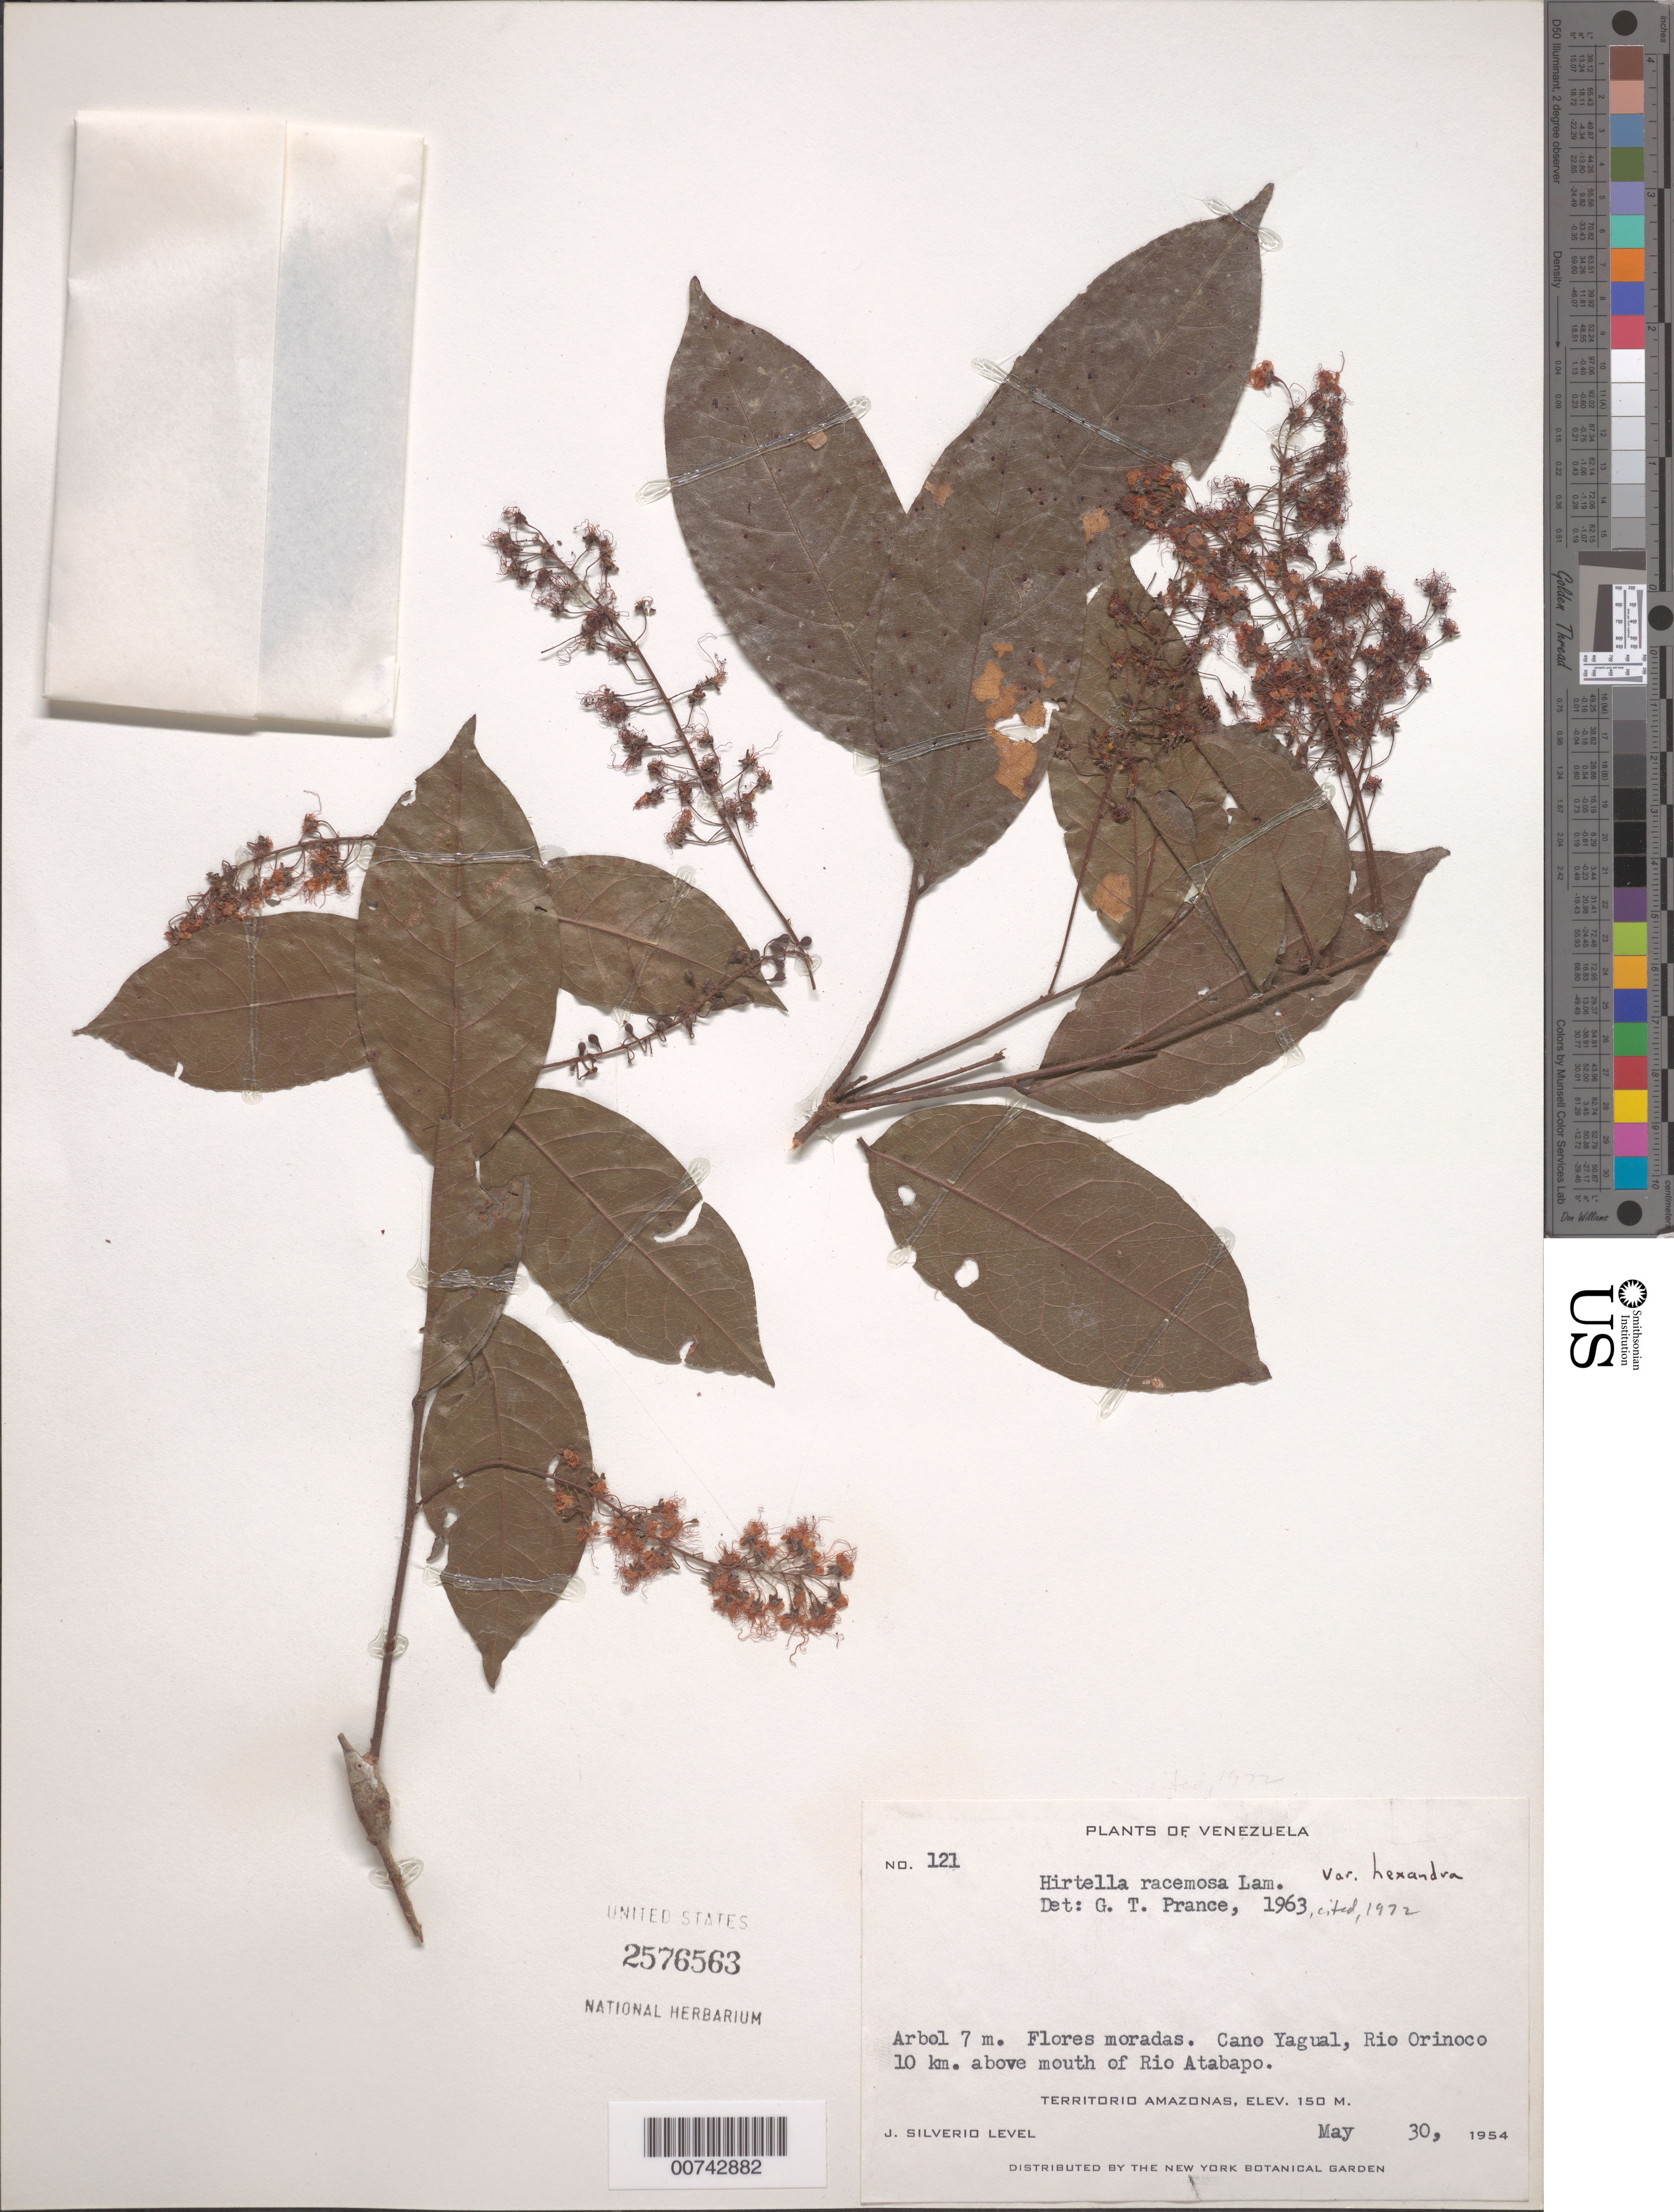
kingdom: Plantae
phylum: Tracheophyta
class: Magnoliopsida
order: Malpighiales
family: Chrysobalanaceae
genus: Hirtella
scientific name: Hirtella racemosa var. hexandra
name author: (Willd. ex Roem. & Schult.) Prance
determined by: Prance, G. T.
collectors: J. Silverio L.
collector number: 121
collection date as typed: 30-May-54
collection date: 1954-05-30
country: Venezuela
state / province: Amazonas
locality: Caño Yagual, Río Orinoco, 10 km above mouth of Río Orinoco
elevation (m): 150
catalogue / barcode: US 2576563